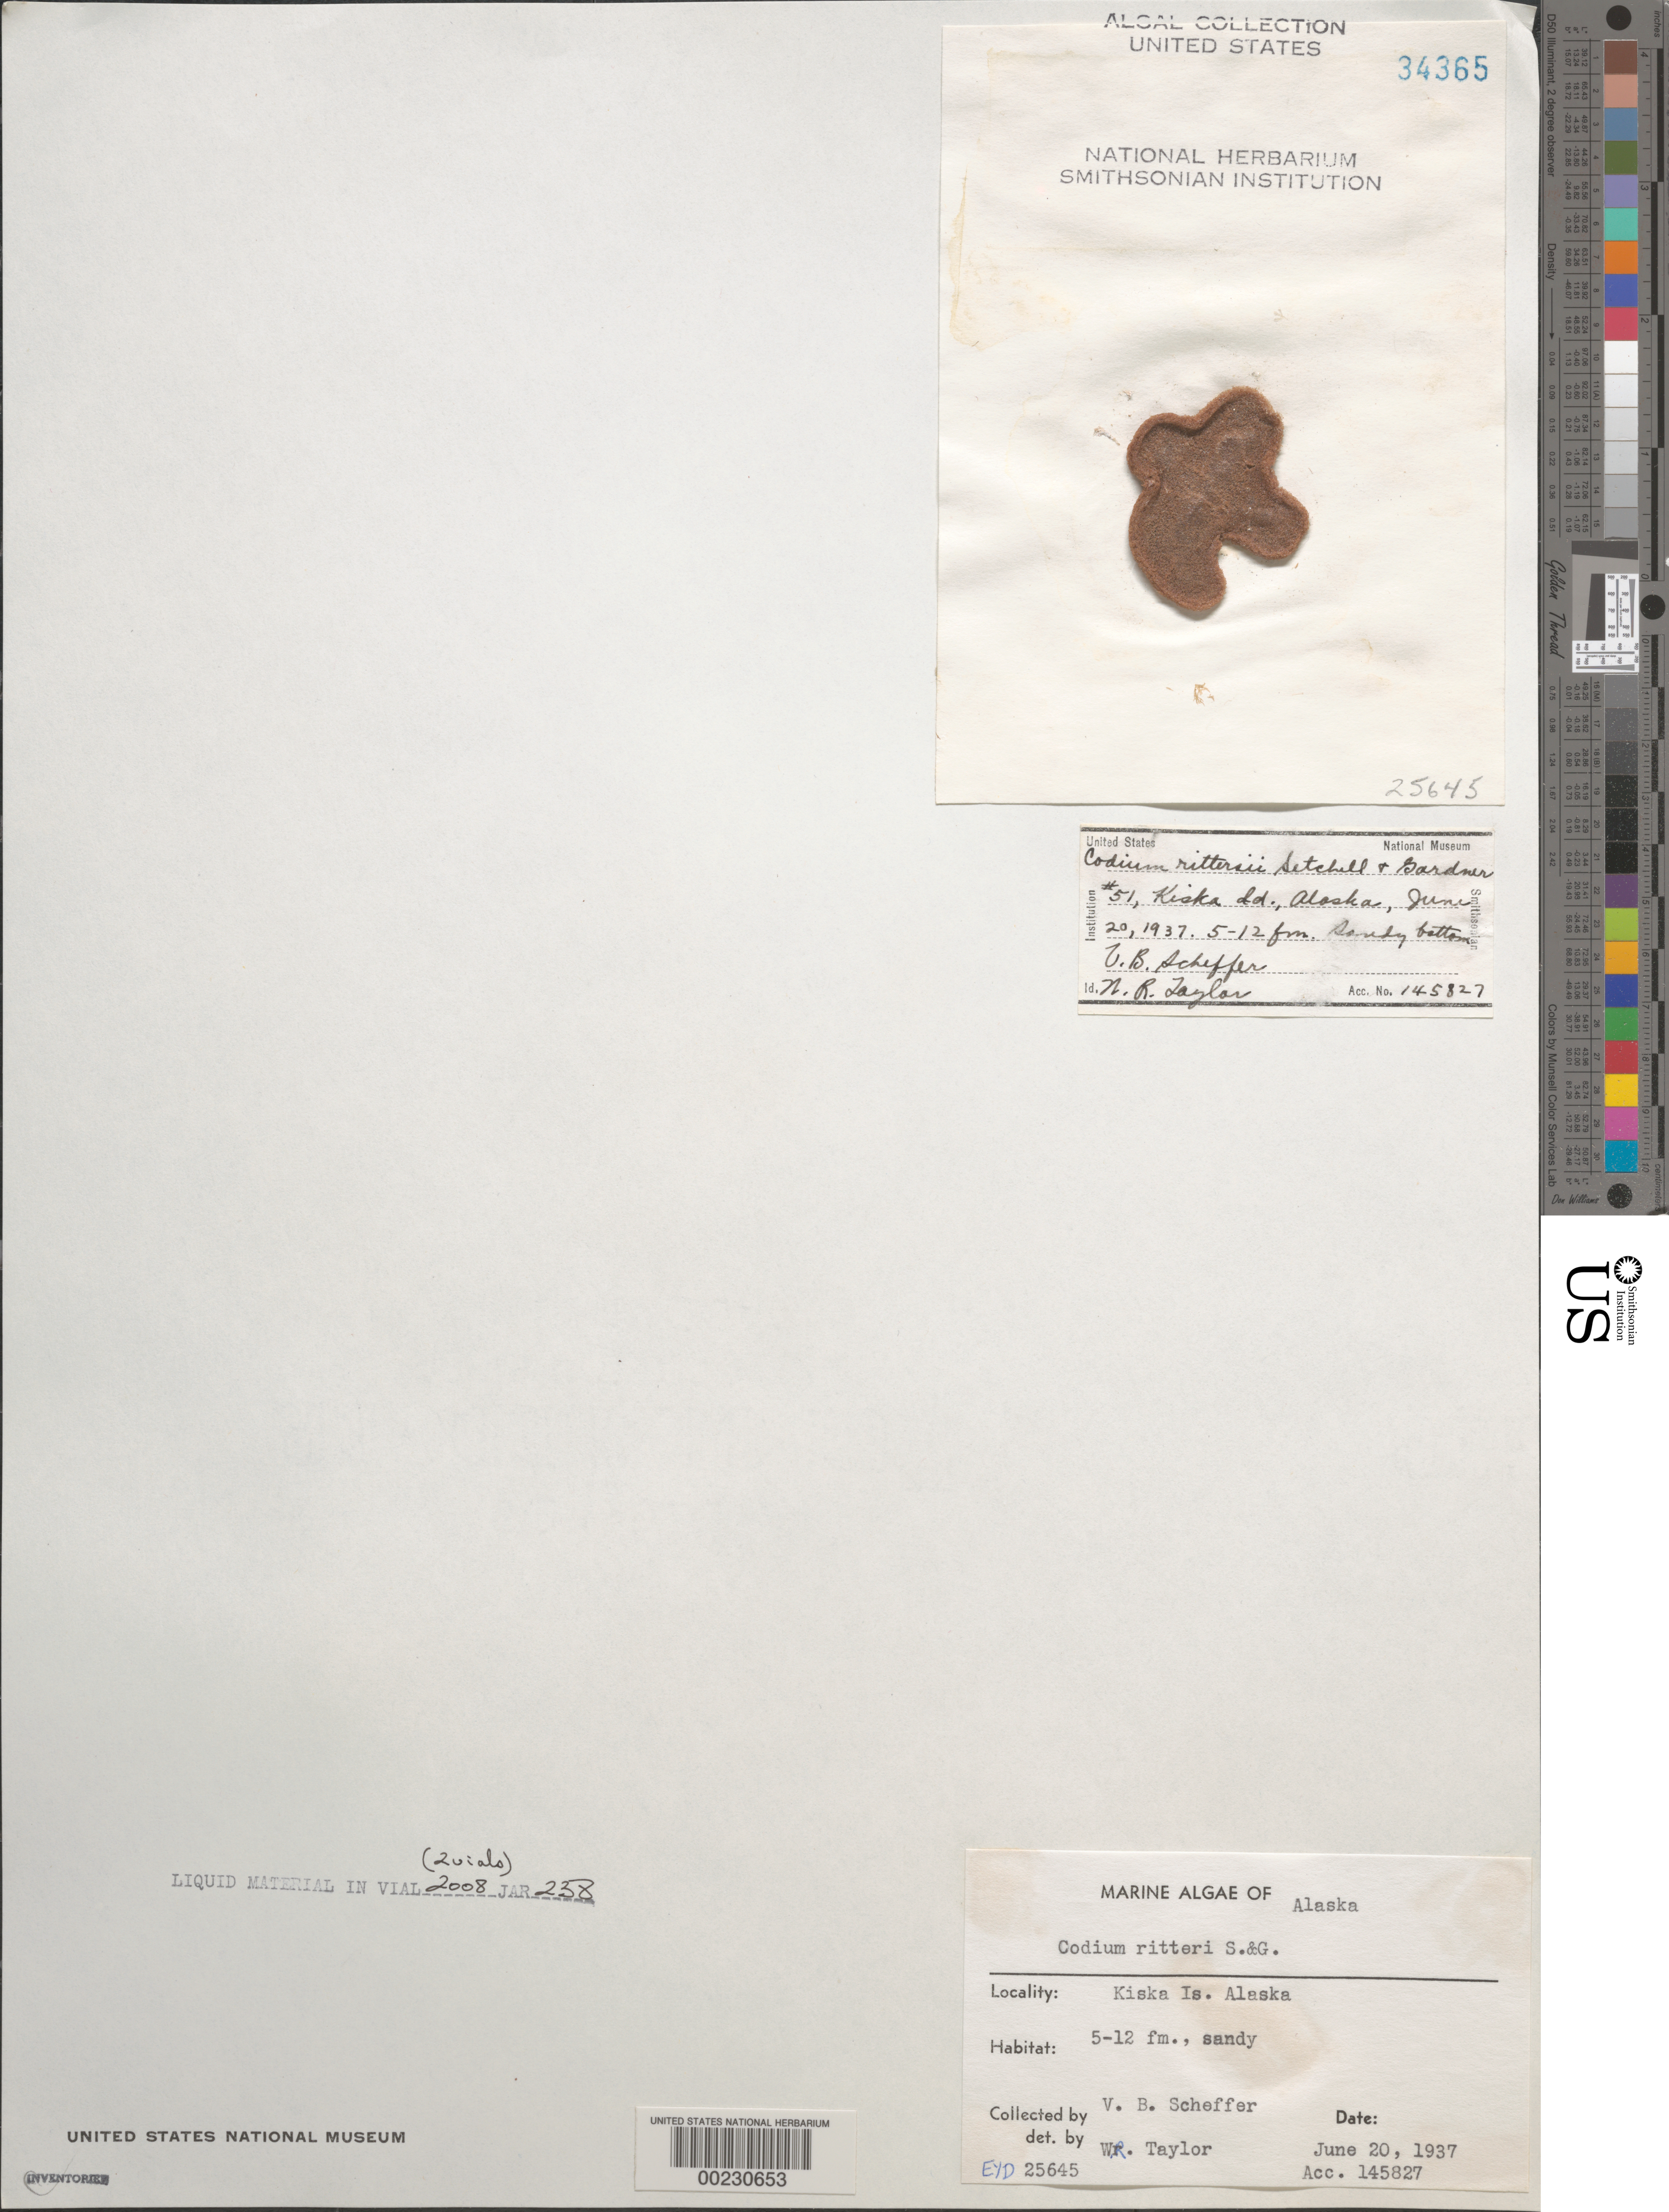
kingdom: Plantae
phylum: Chlorophyta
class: Ulvophyceae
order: Bryopsidales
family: Codiaceae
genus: Codium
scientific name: Codium ritteri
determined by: Taylor, William R.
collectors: V. Scheffer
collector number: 51 & EYD 25645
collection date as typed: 20 Jun 1937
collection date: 1937-06-20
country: United States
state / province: Alaska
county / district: Aleutian Islands Division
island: Kiska Island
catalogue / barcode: US 34365